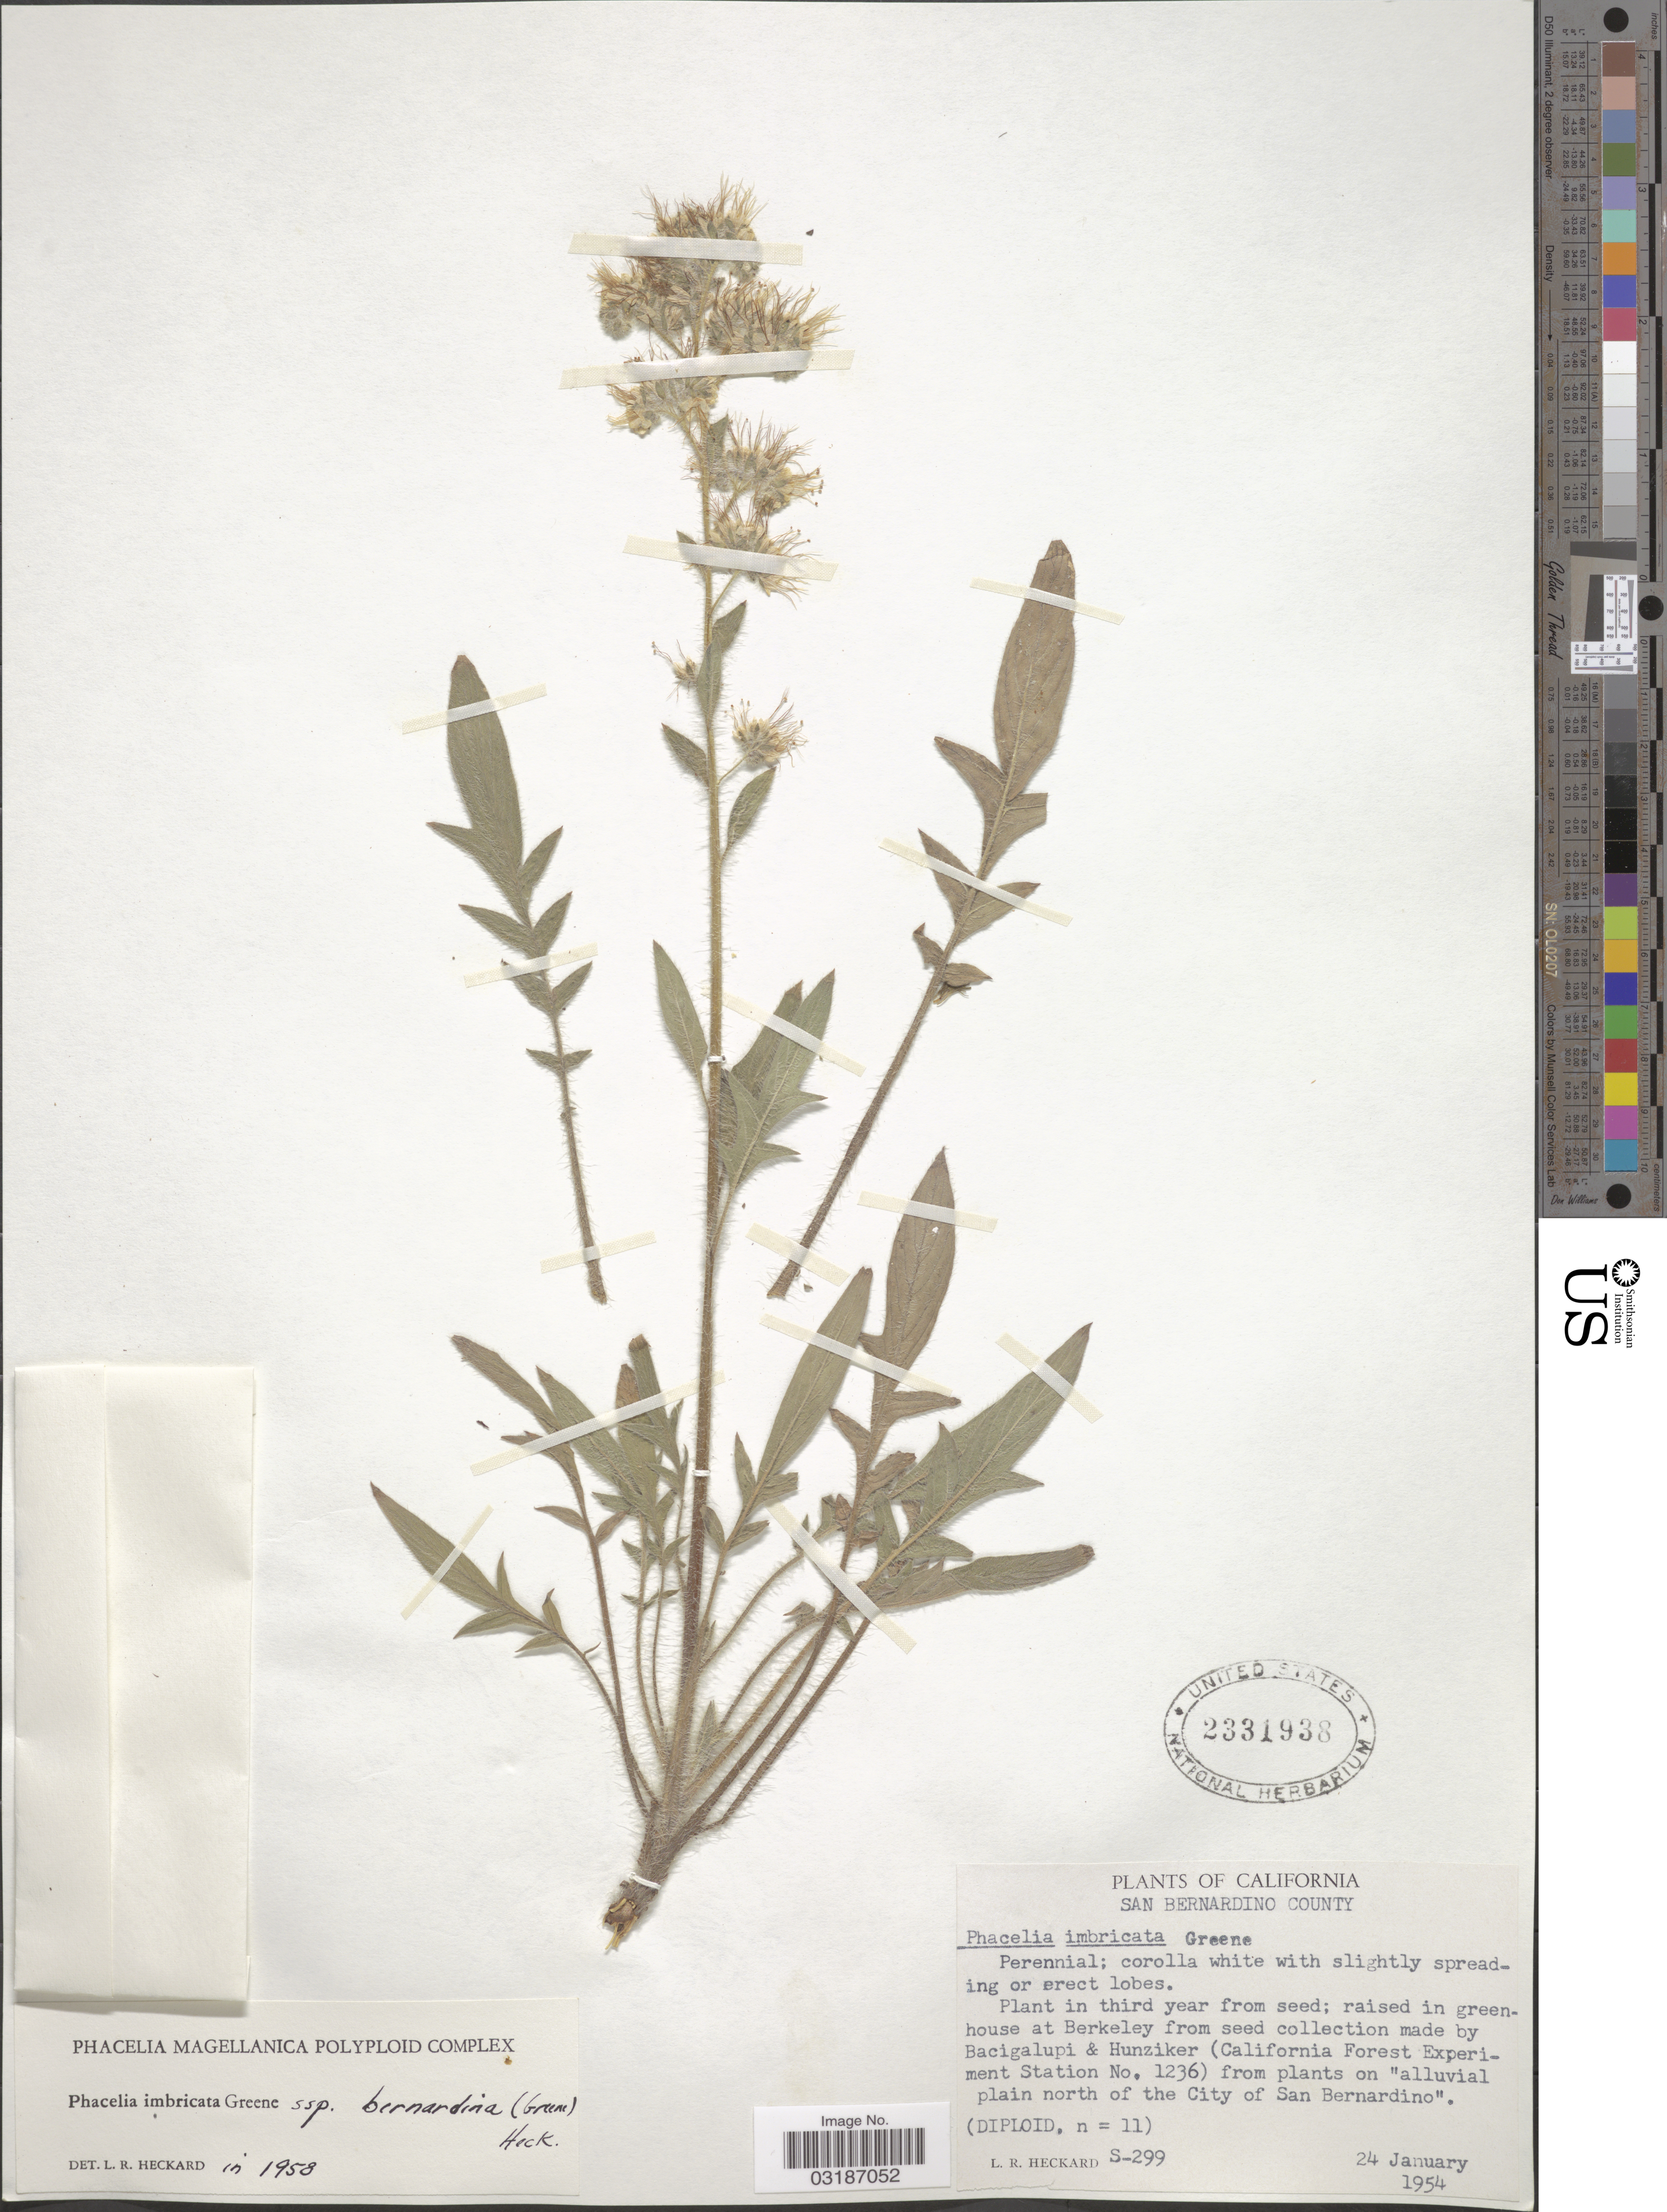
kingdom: Plantae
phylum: Tracheophyta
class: Magnoliopsida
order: Boraginales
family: Hydrophyllaceae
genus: Phacelia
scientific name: Phacelia imbricata subsp. bernardina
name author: (S.W. Greene) Heckard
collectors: L. R. Heckard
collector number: S-299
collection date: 1954-01-24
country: United States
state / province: California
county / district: San Bernardino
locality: San Bernardino County. "Alluvial plain north of the City of San Bernardino".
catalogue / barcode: US 2331938